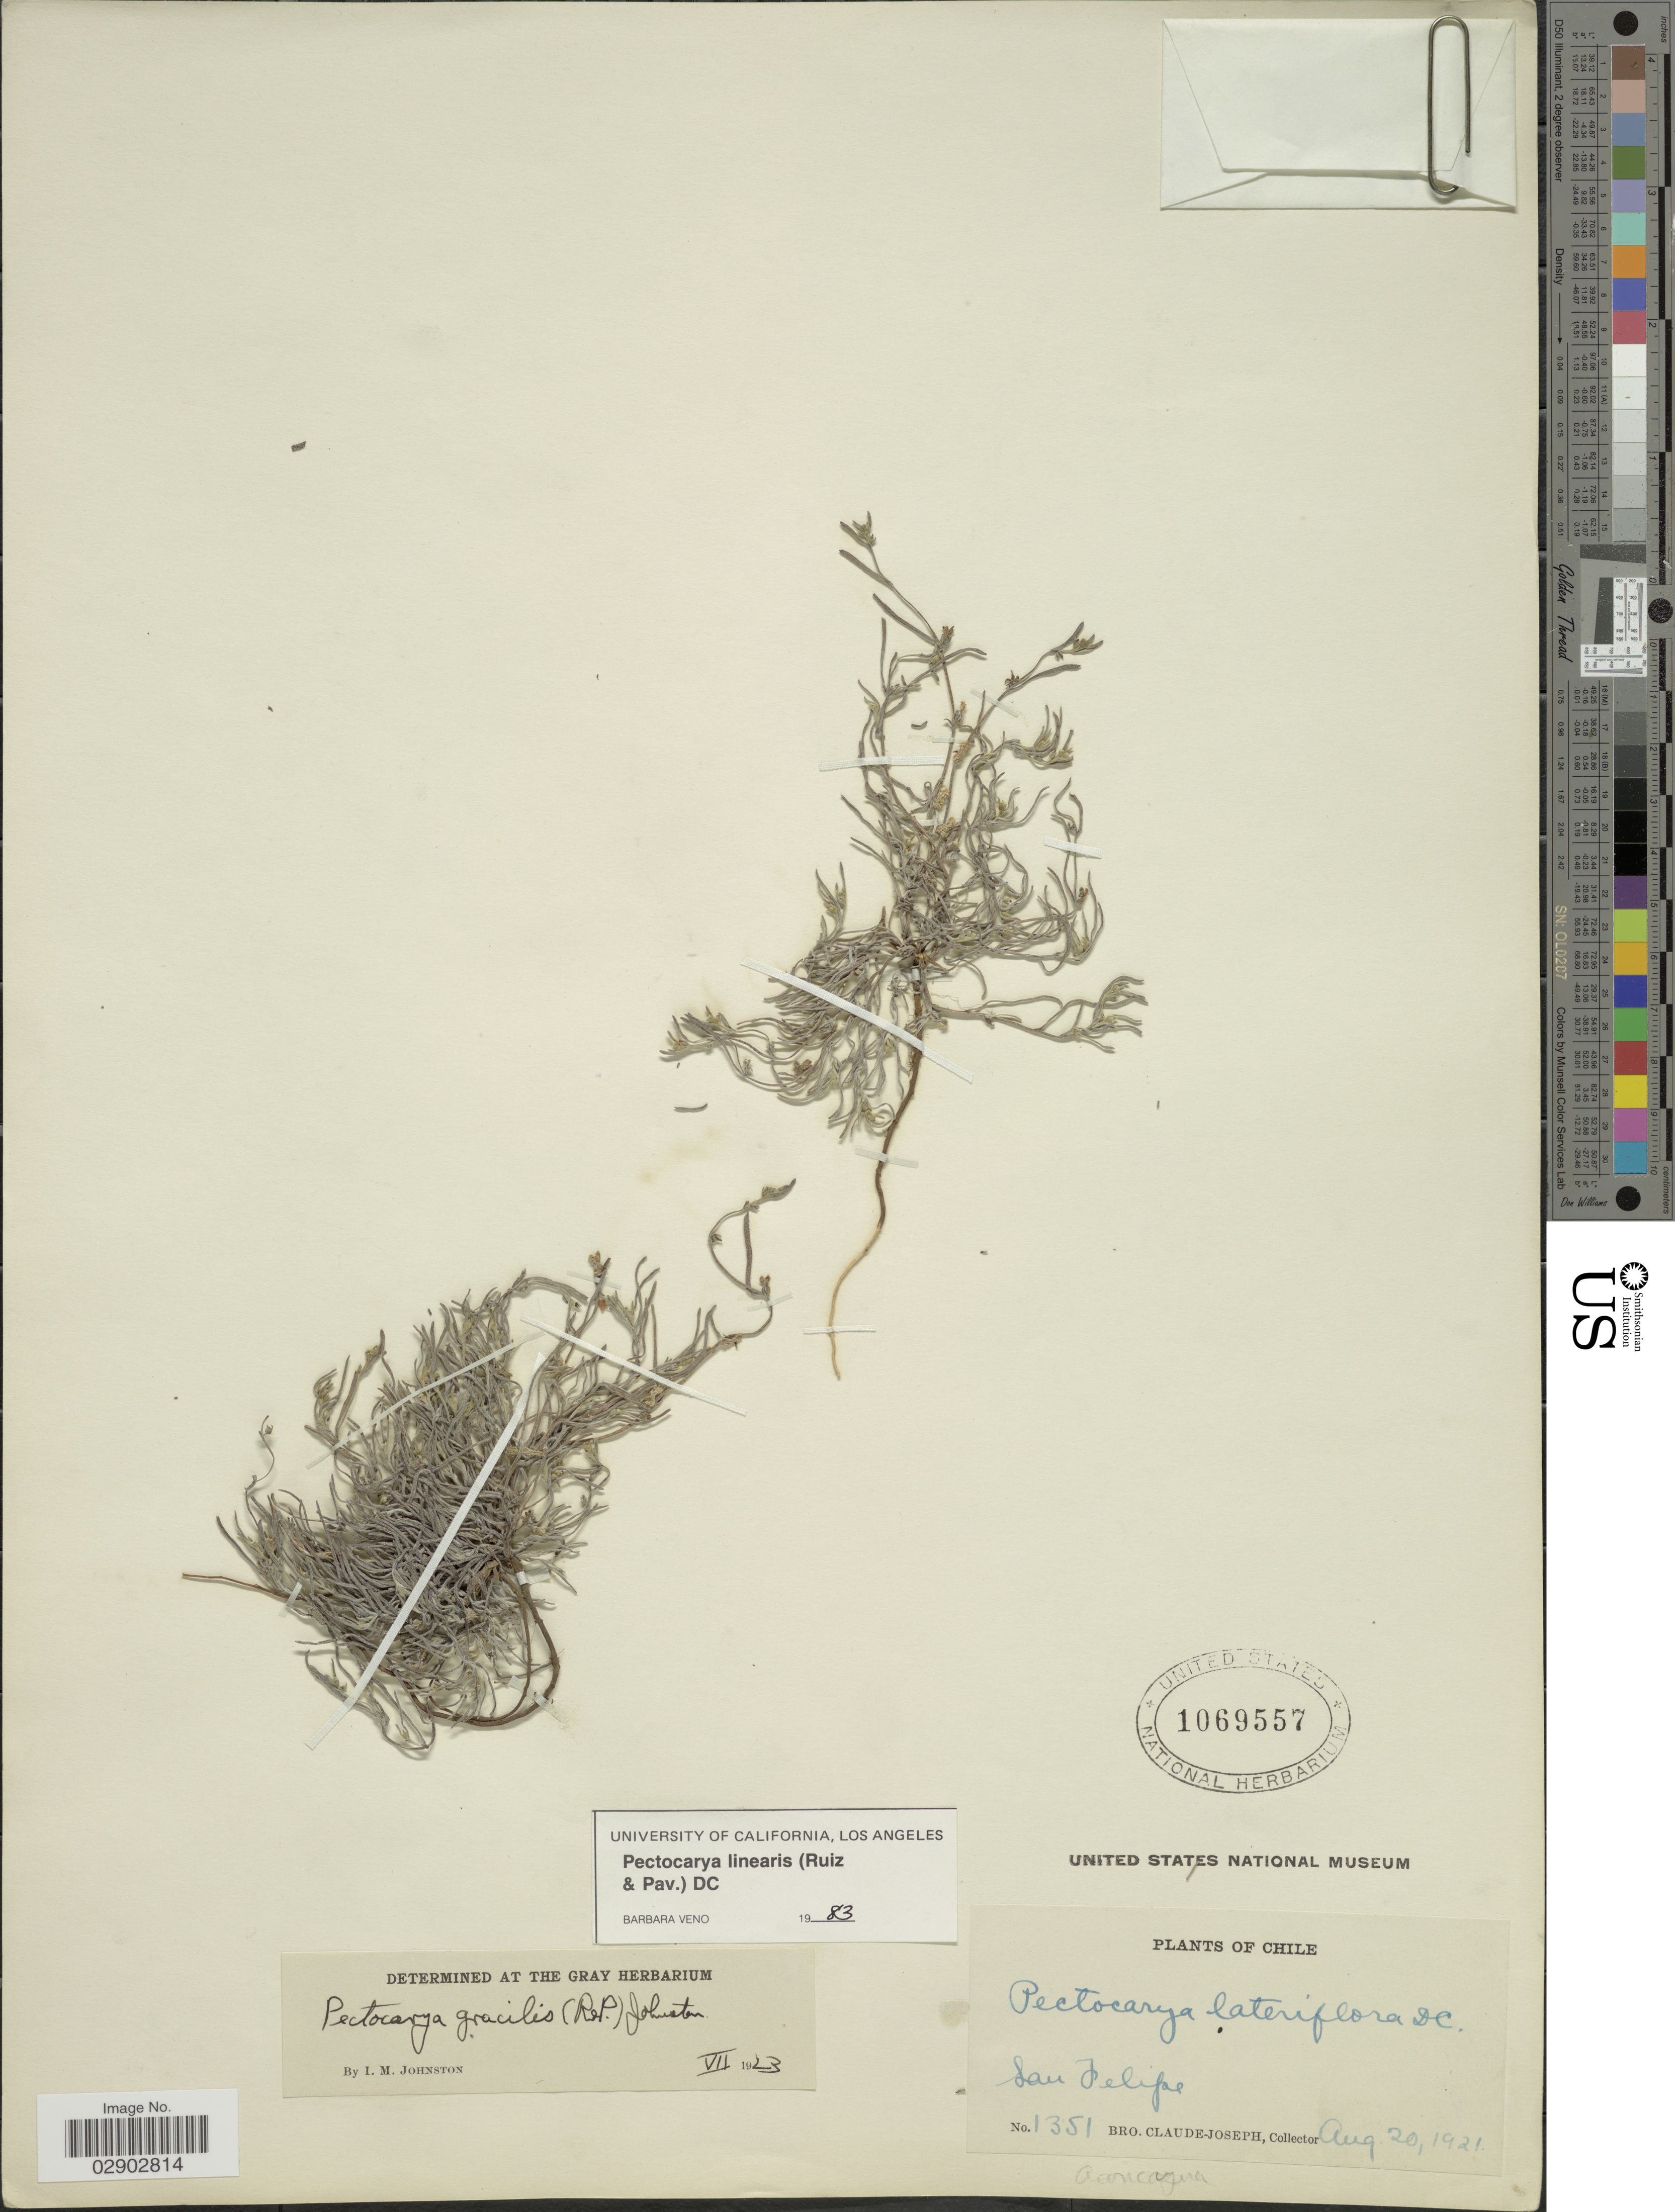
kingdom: Plantae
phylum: Tracheophyta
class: Magnoliopsida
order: Boraginales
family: Boraginaceae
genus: Pectocarya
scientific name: Pectocarya linearis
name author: (Ruiz & Pav.) DC.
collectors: Bro. Claude-Joseph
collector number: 1351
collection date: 1921-08-20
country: Chile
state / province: Valparaíso (V)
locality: San Felipe.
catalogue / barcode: US 1069557